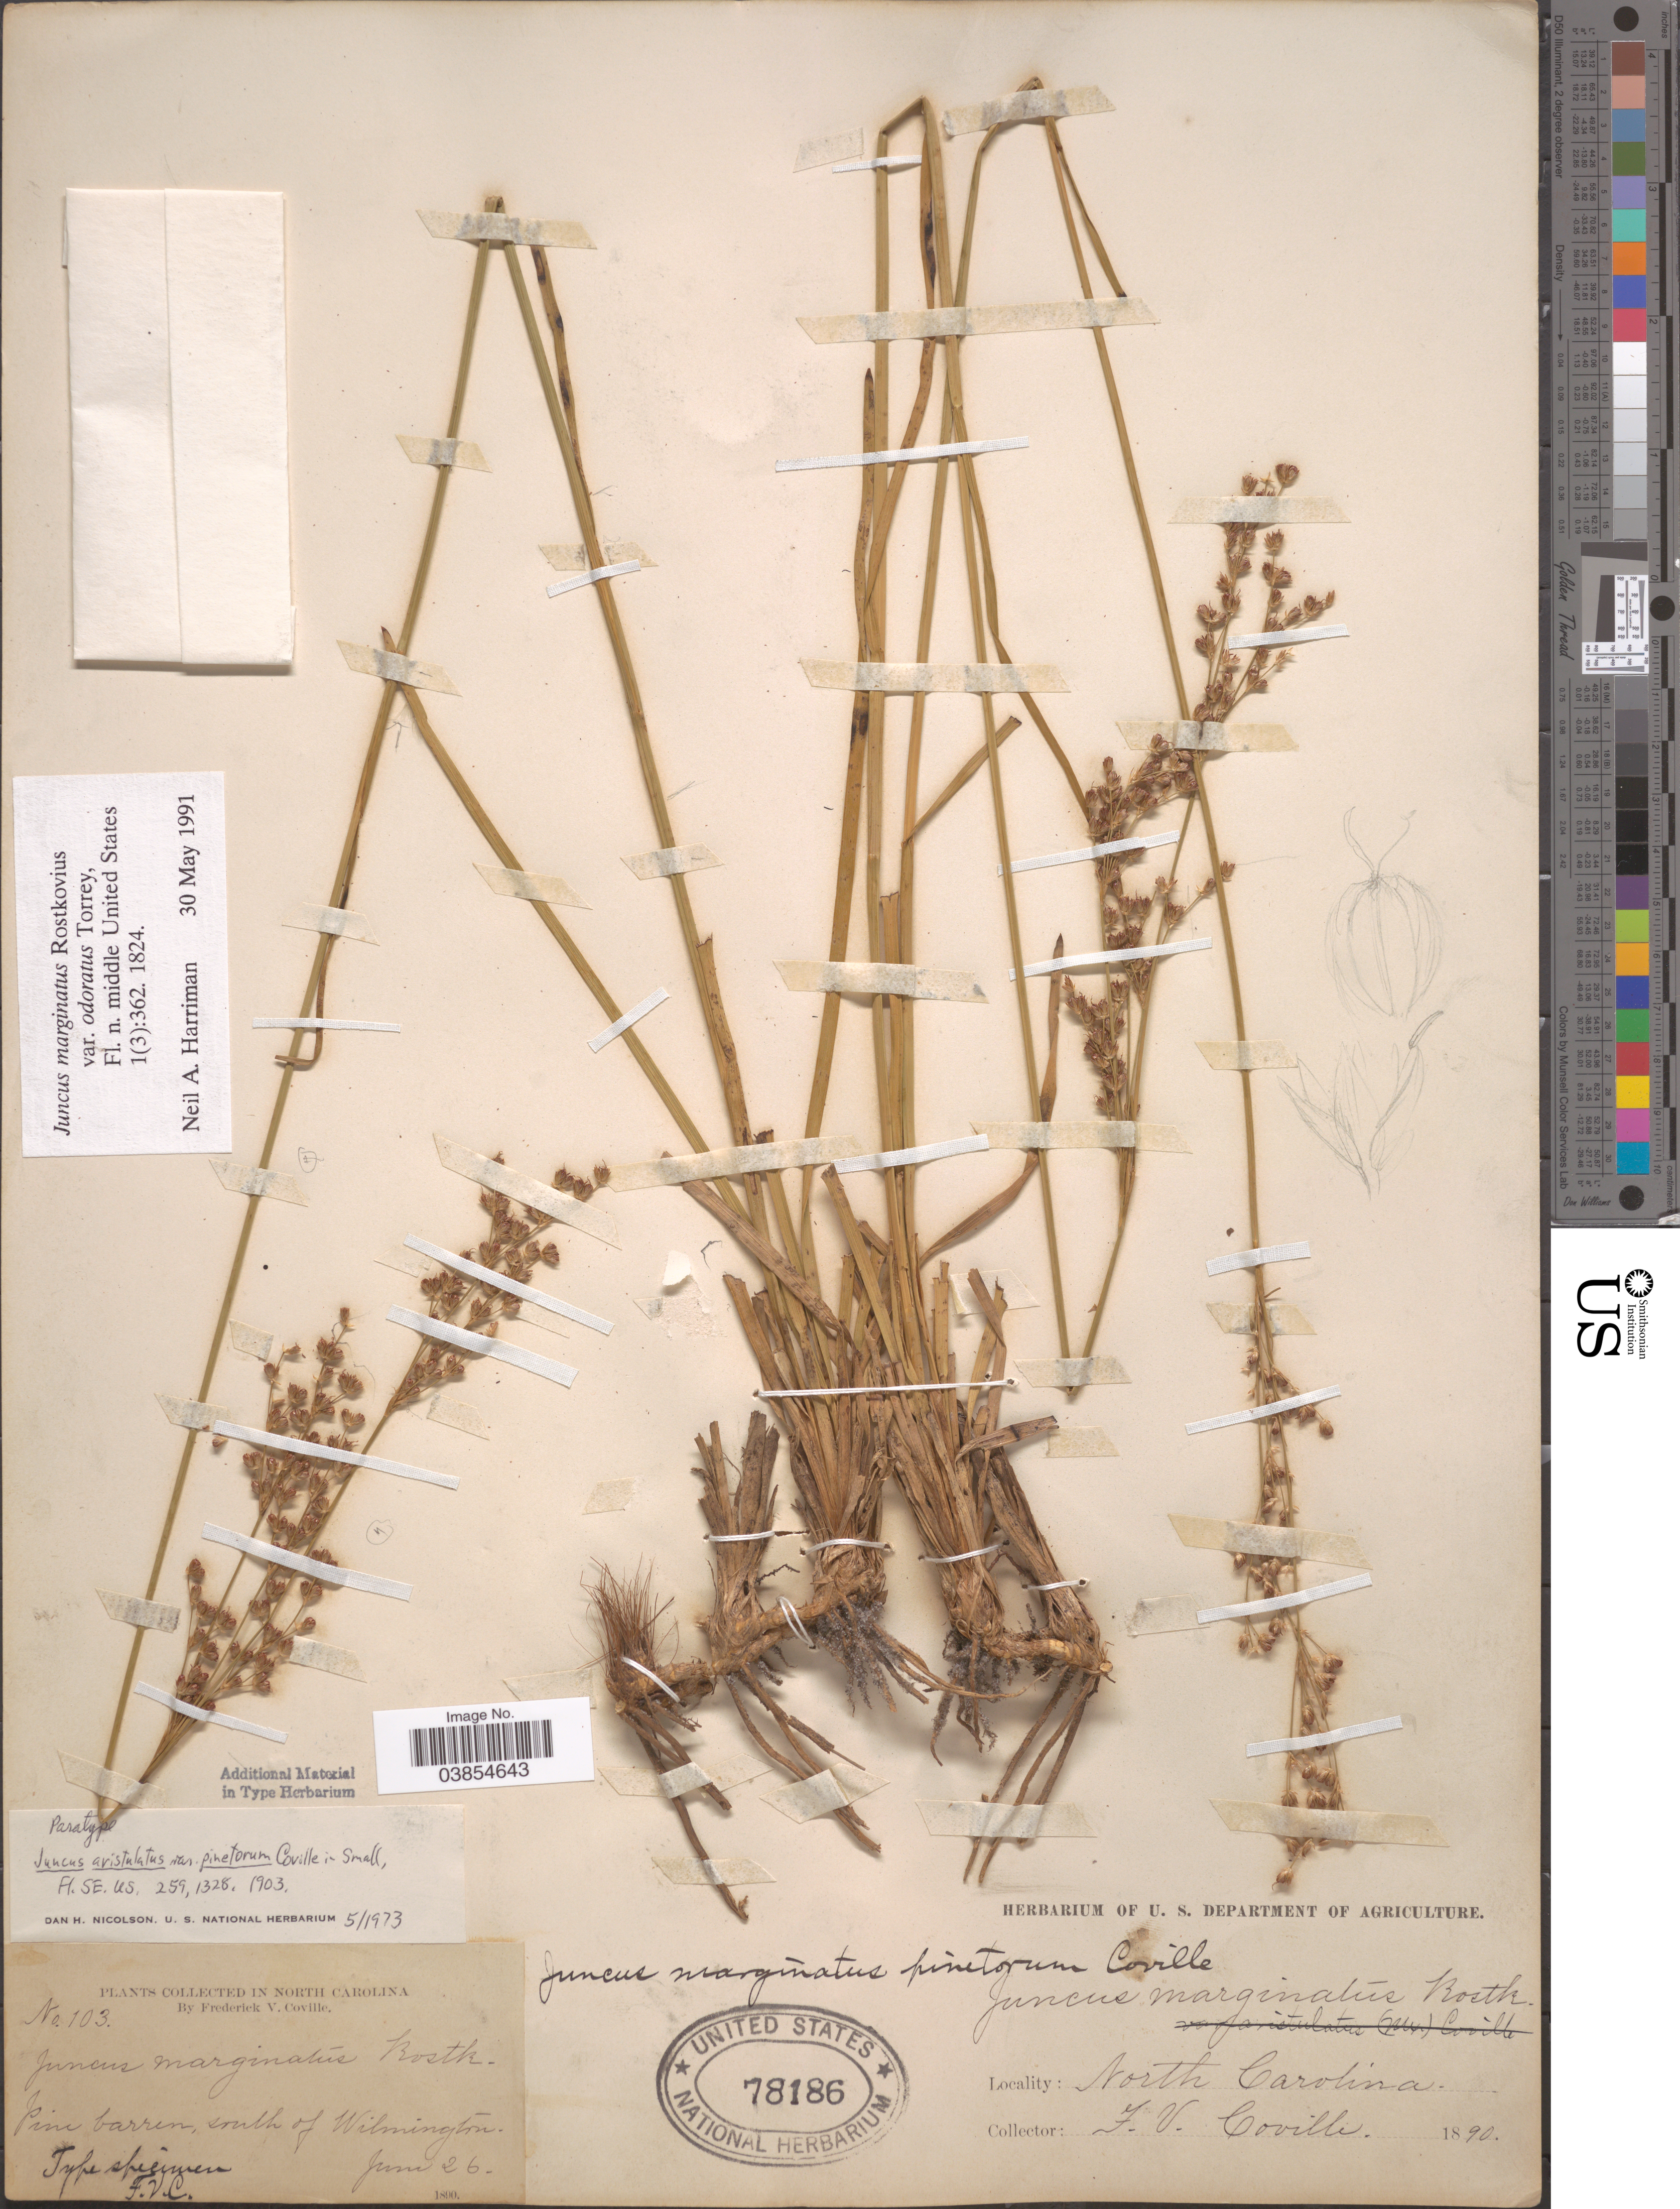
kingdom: Plantae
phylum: Tracheophyta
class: Liliopsida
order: Poales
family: Juncaceae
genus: Juncus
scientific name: Juncus marginatus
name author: Rostk.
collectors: F. V. Coville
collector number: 103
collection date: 1890-06-26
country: United States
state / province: North Carolina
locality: Pine barren, south of Wilmington.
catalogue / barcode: US 78186